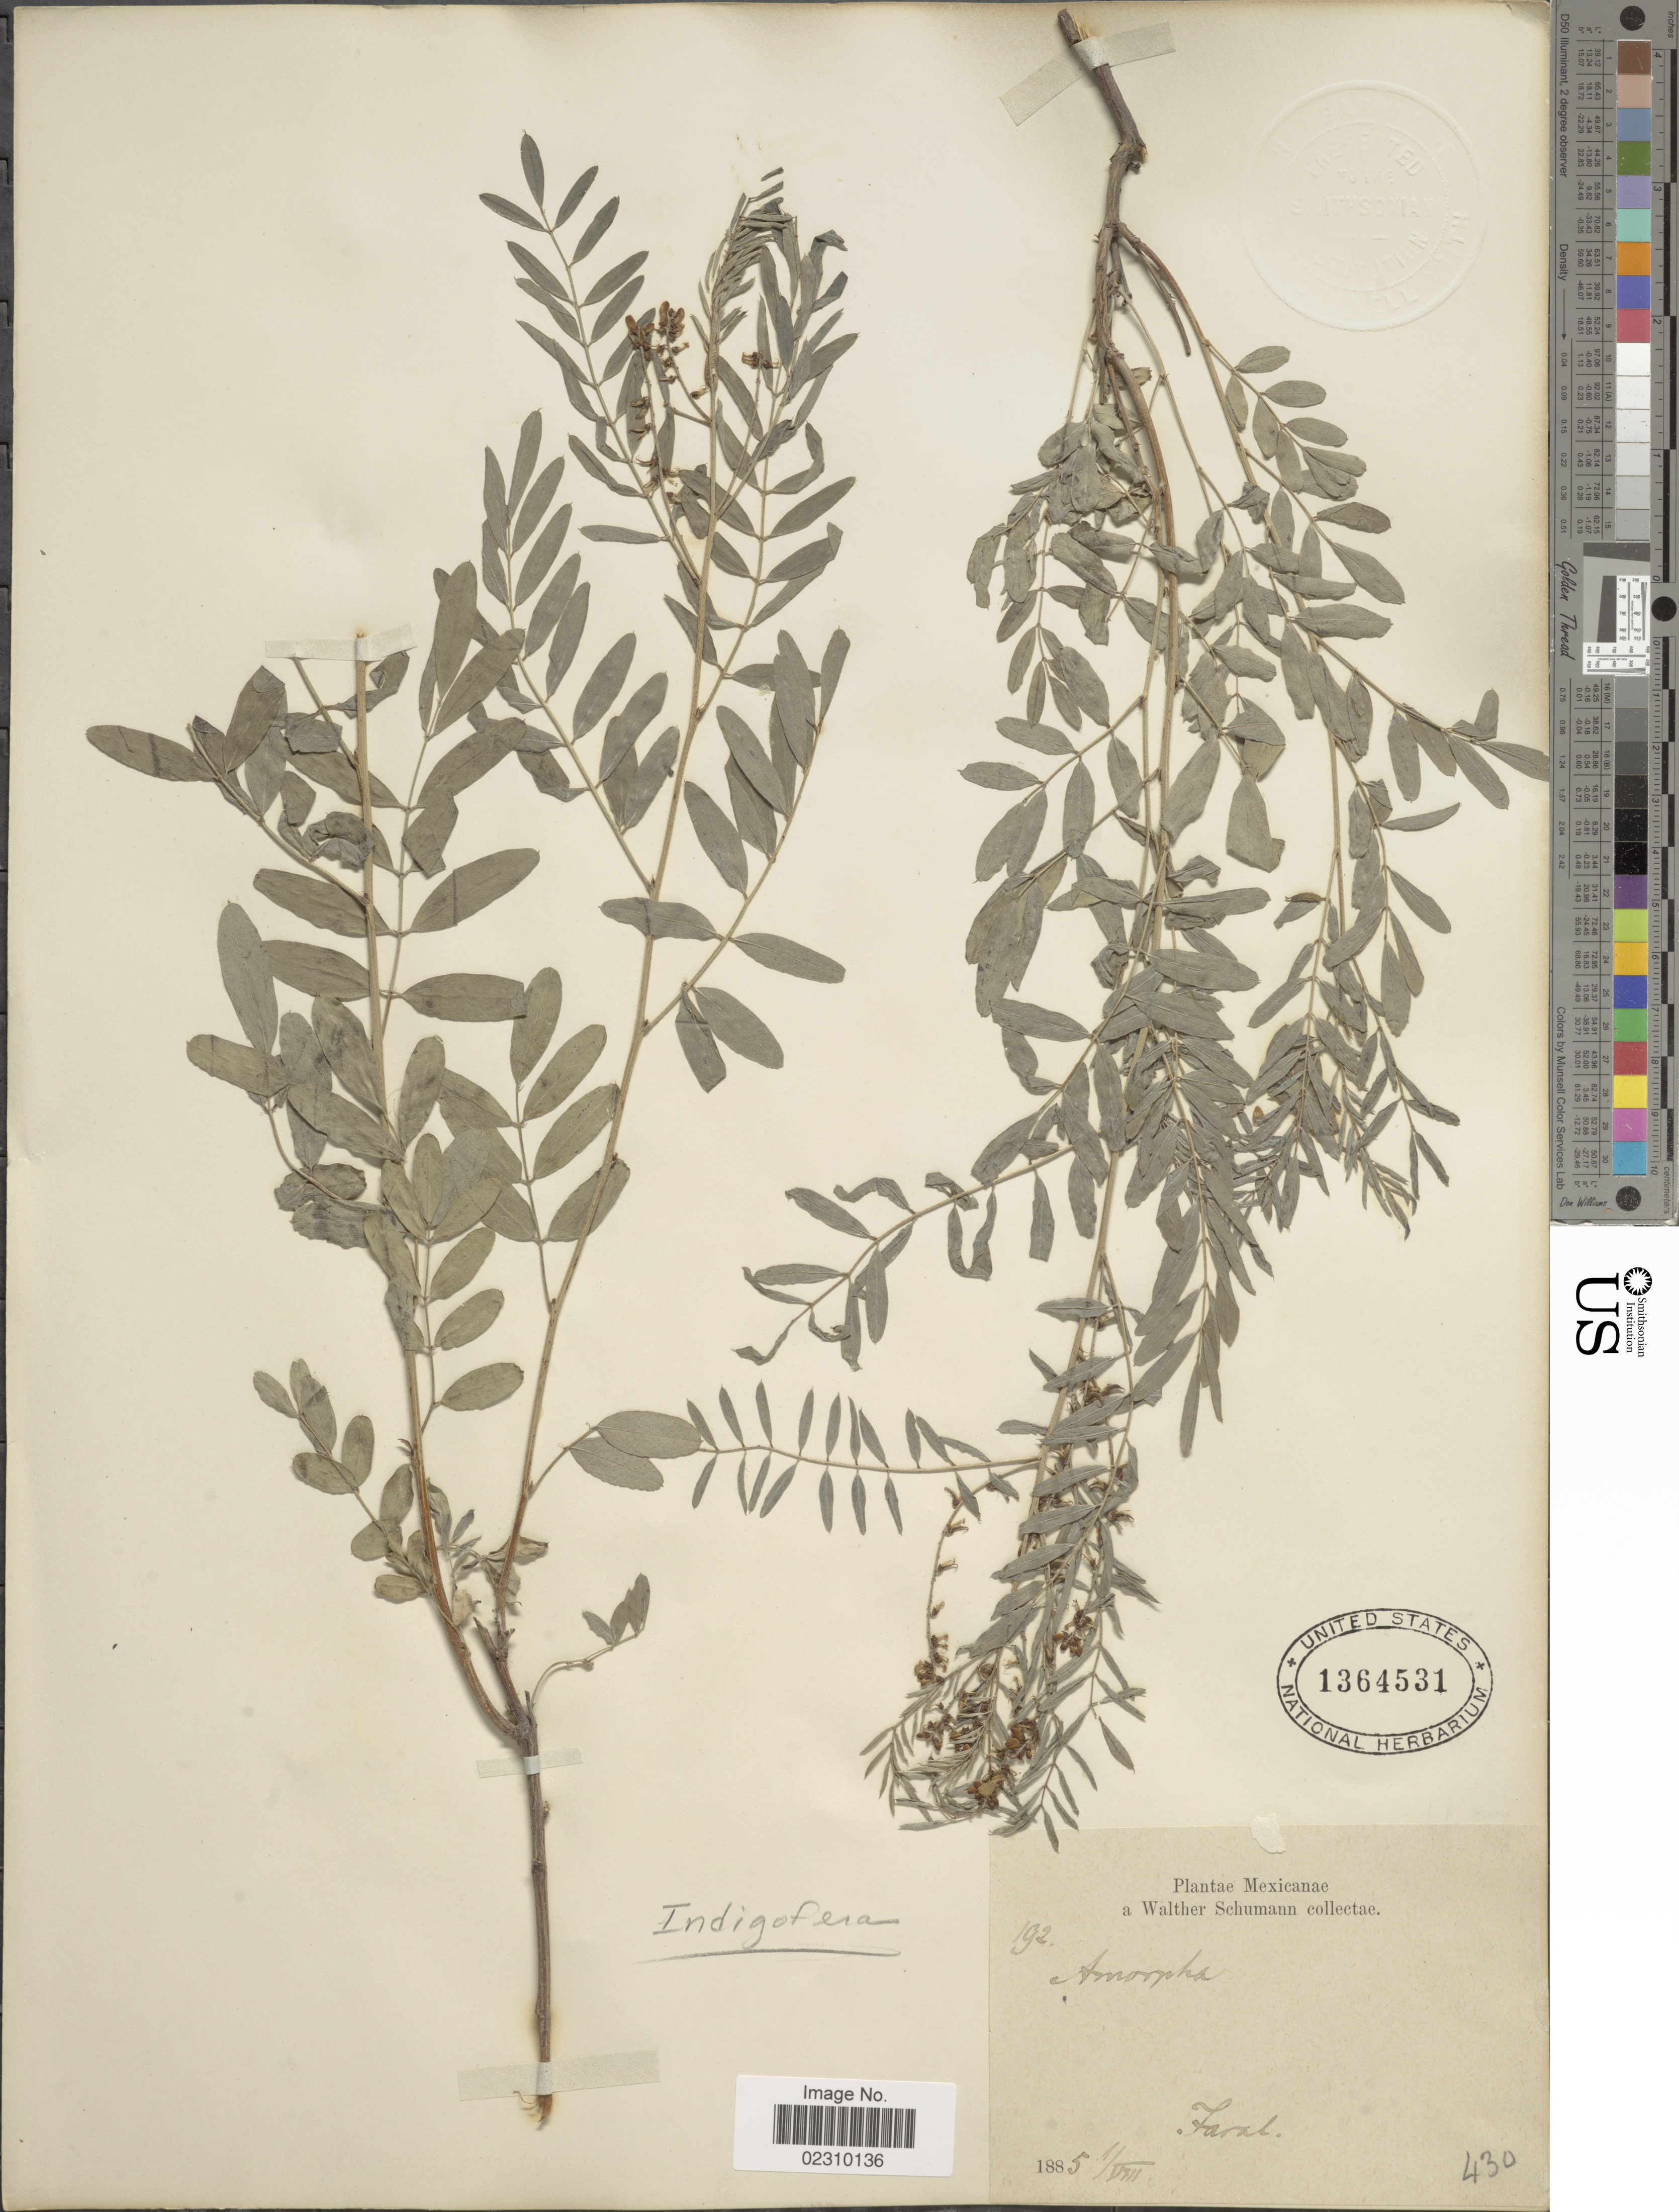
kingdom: Plantae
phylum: Tracheophyta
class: Magnoliopsida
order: Fabales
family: Fabaceae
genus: Indigofera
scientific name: Indigofera sp.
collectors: W. Schumann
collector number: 192/430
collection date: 1885-08-01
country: Mexico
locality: Faral, mexicanae.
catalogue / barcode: US 1364531